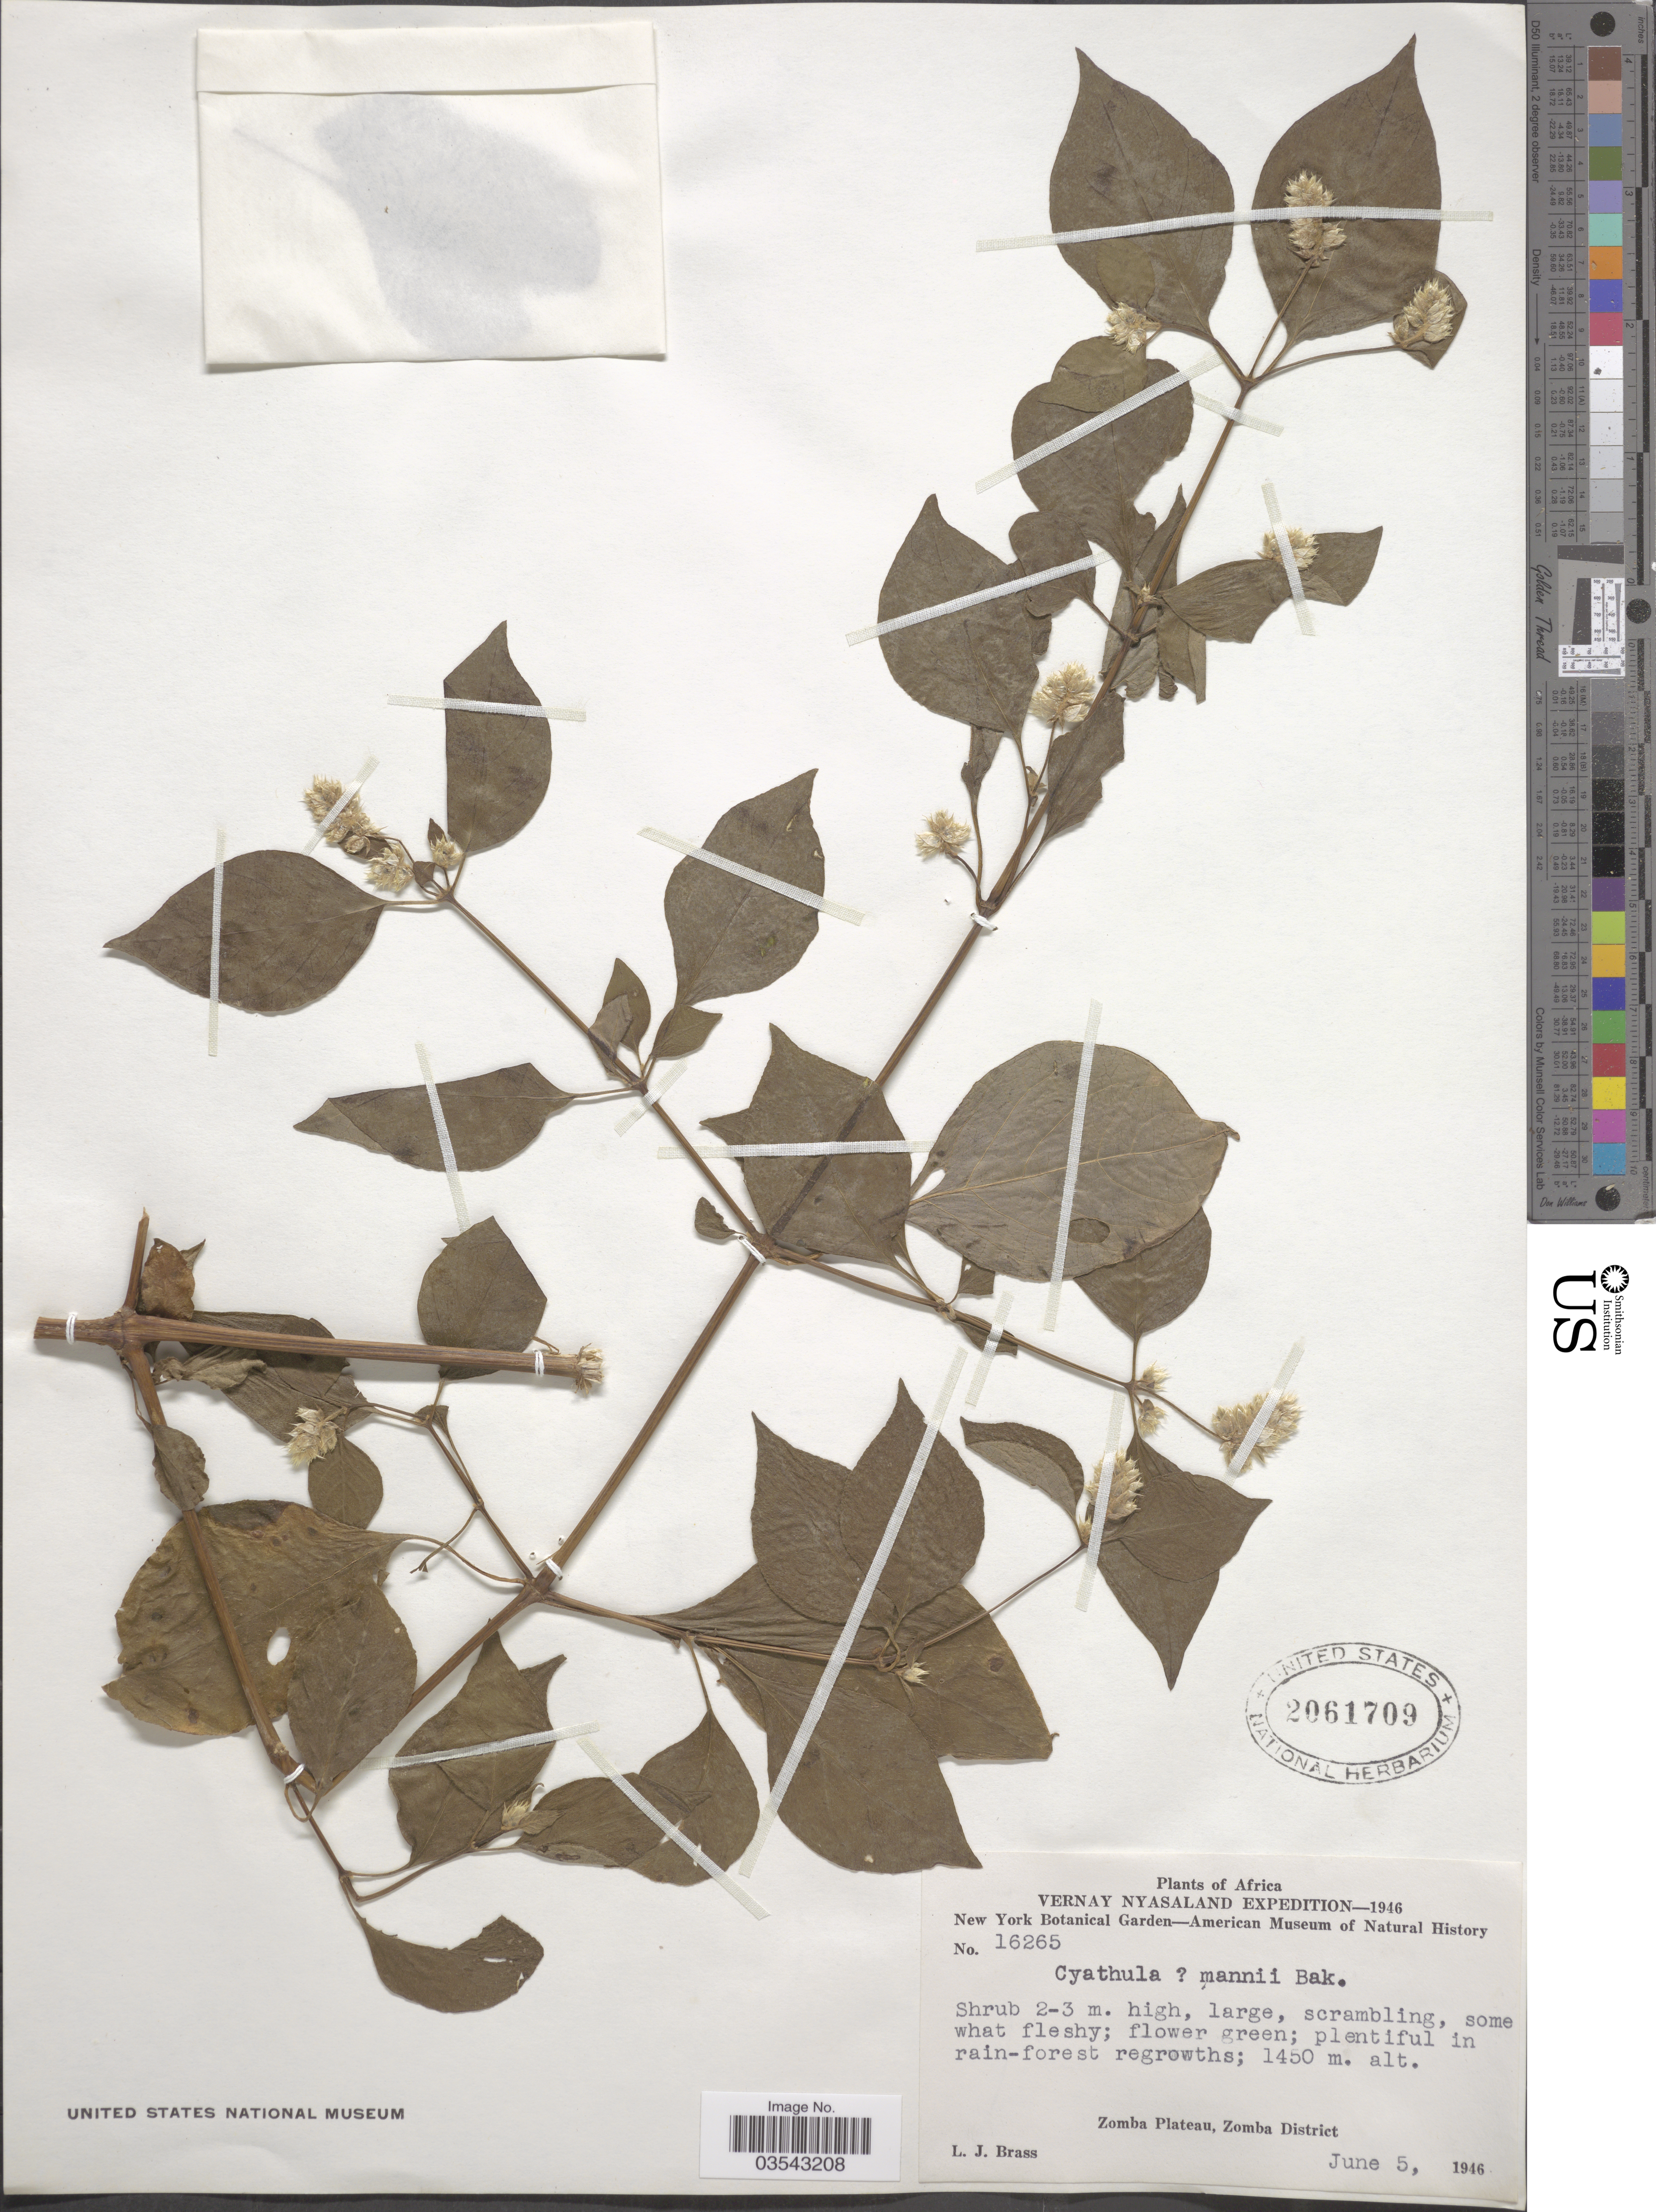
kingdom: Plantae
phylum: Tracheophyta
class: Magnoliopsida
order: Caryophyllales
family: Amaranthaceae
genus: Cyathula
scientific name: Cyathula mannii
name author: Baker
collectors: L. J. Brass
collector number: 16265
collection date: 1946-06-05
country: Malawi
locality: Vernay Nyasaland. Zomba Plateau, Zomba District.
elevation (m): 1450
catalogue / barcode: US 2061709